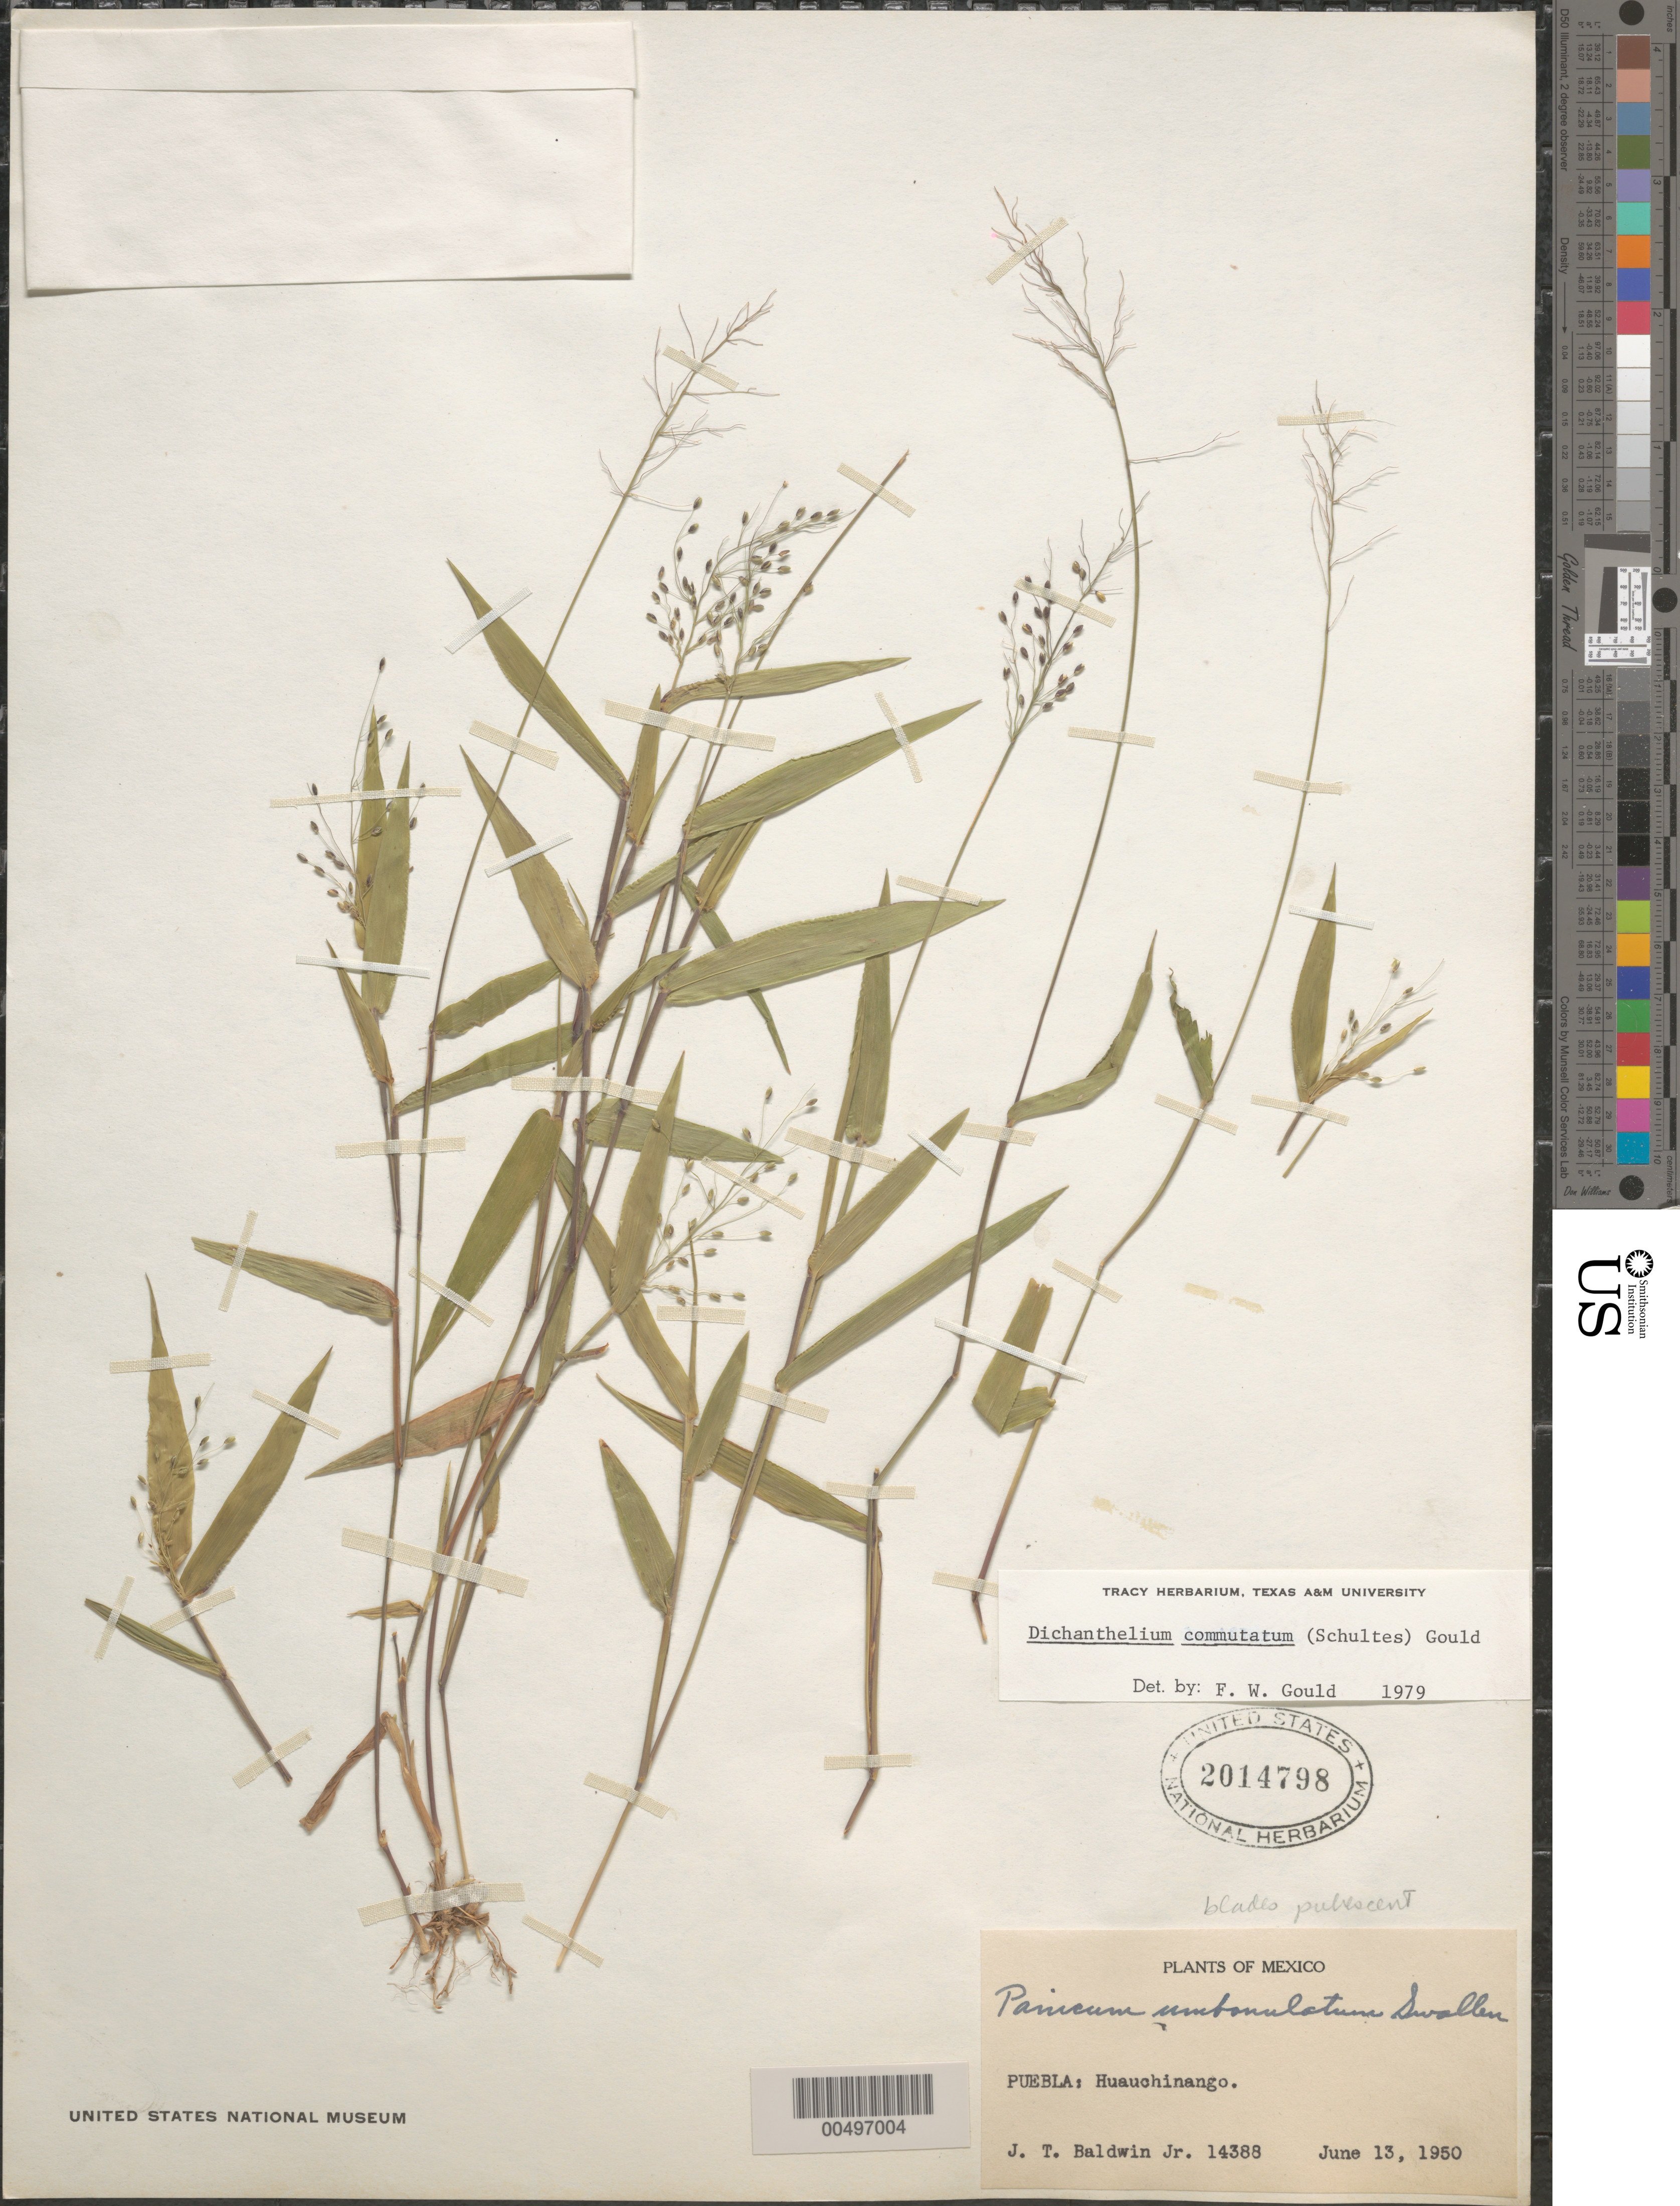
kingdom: Plantae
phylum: Tracheophyta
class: Liliopsida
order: Poales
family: Poaceae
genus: Dichanthelium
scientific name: Dichanthelium commutatum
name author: (Schult.) Gould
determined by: Gould, F. W.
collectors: J. T. Baldwin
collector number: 14388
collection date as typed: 13 Jun 1950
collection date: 1950-06-13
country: Mexico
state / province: Puebla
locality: Huauchinango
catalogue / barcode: US 2014798